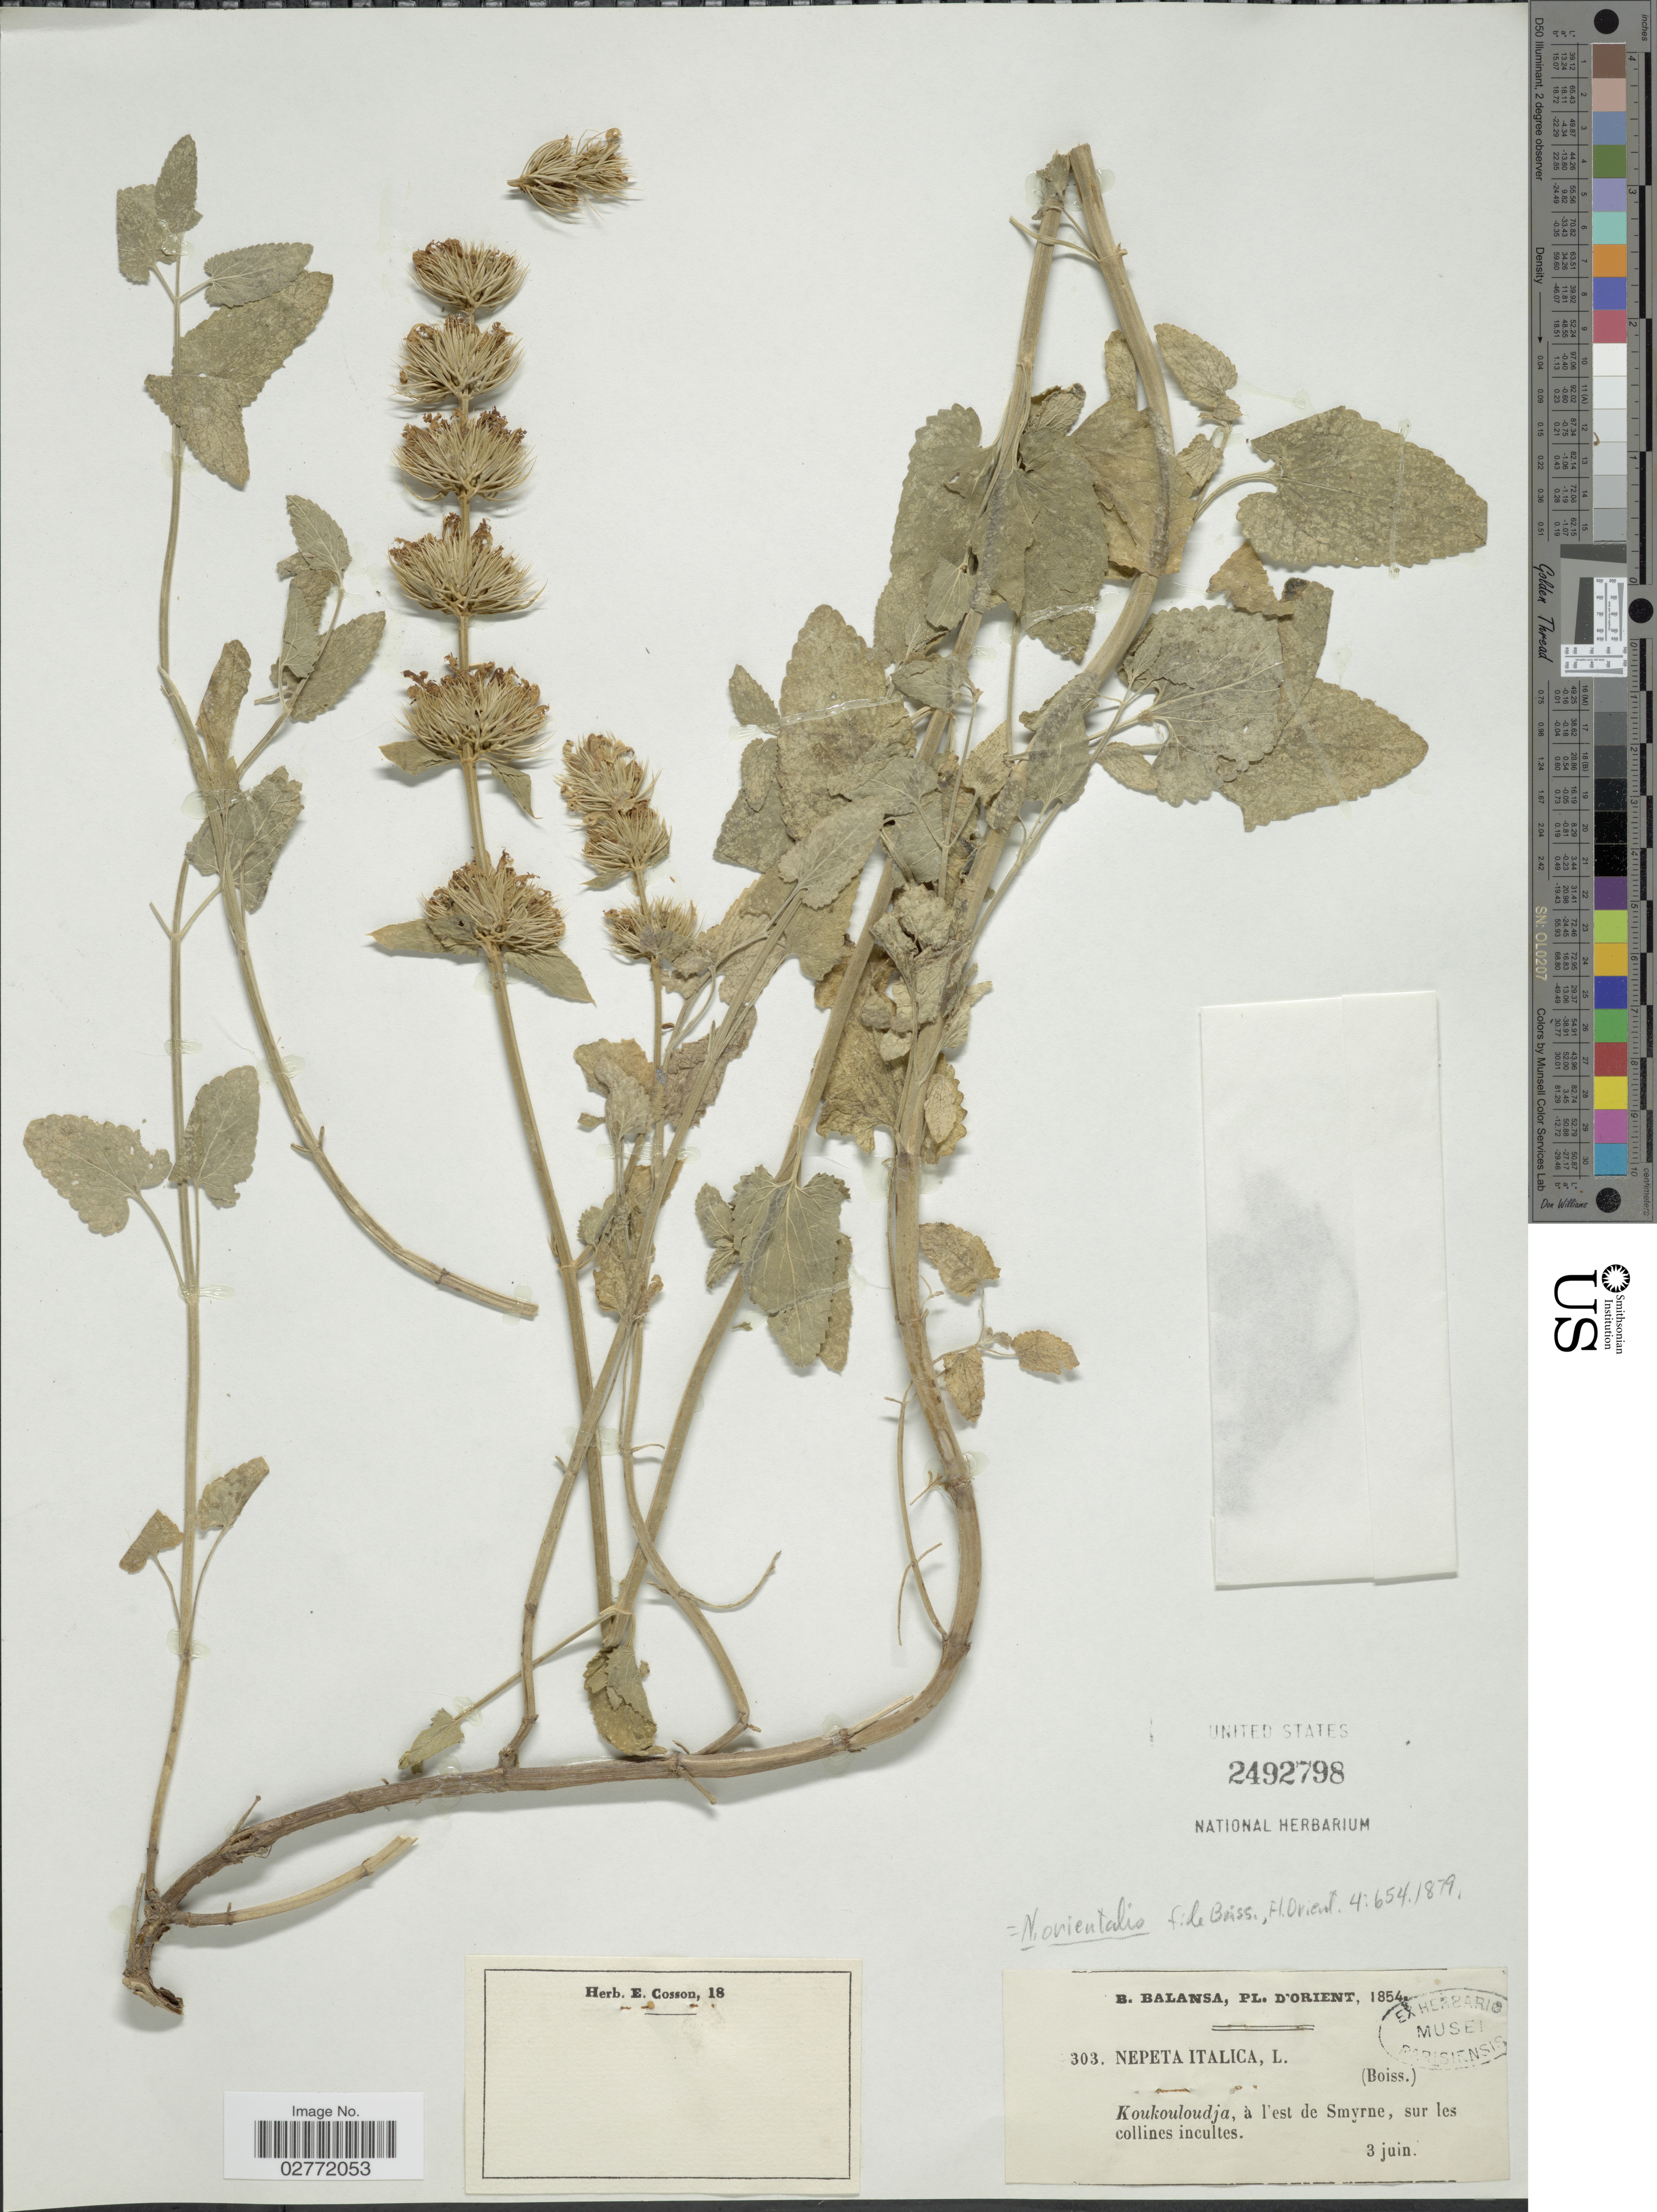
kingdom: Plantae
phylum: Tracheophyta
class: Magnoliopsida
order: Lamiales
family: Lamiaceae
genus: Nepeta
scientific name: Nepeta orientalis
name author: Mill.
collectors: B. Balansa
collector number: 303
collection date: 1854-06-03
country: Turkey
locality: D'Orient., Koukouloudja, à l'est de Smyrne, sur les collines incultes.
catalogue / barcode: US 2492798